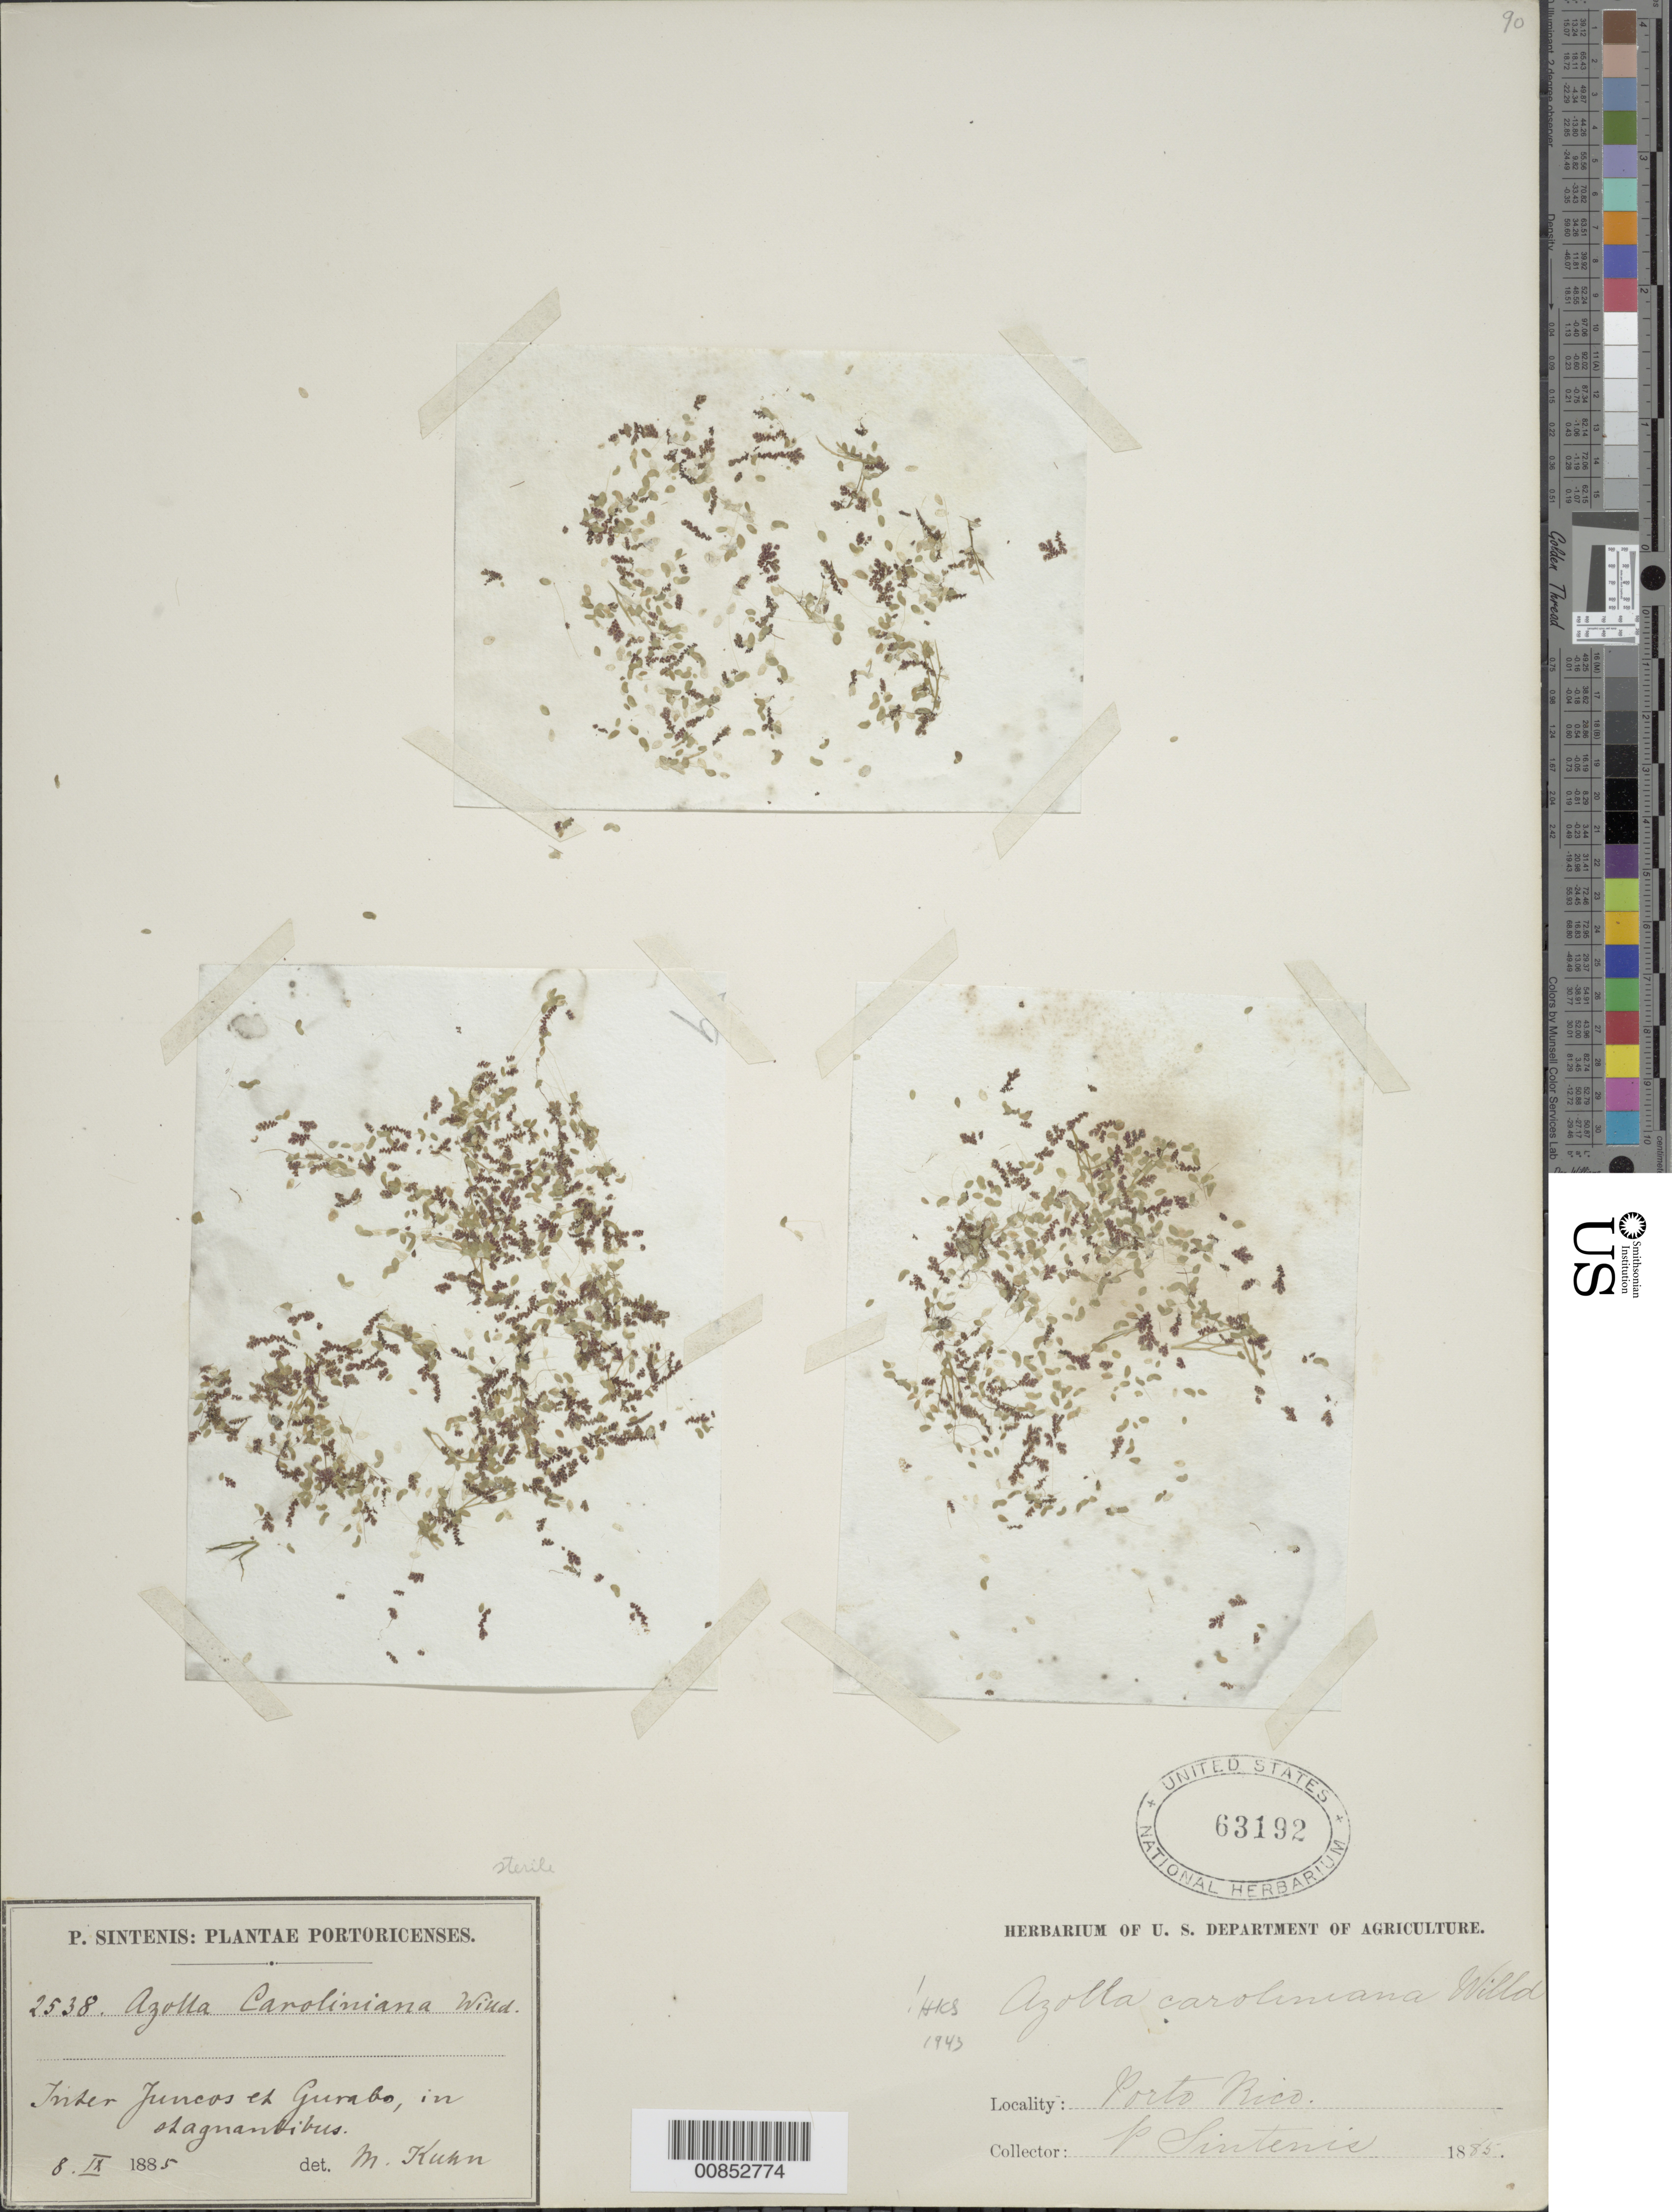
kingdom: Plantae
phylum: Tracheophyta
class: Polypodiopsida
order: Salviniales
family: Salviniaceae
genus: Azolla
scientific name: Azolla caroliniana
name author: Willd.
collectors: P. Sintenis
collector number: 2538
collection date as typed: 08 Sep 1885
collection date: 1885-09-08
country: Puerto Rico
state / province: Juncos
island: Puerto Rico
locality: Juncos to Guarabo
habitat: In stagnantibus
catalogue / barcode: US 63192